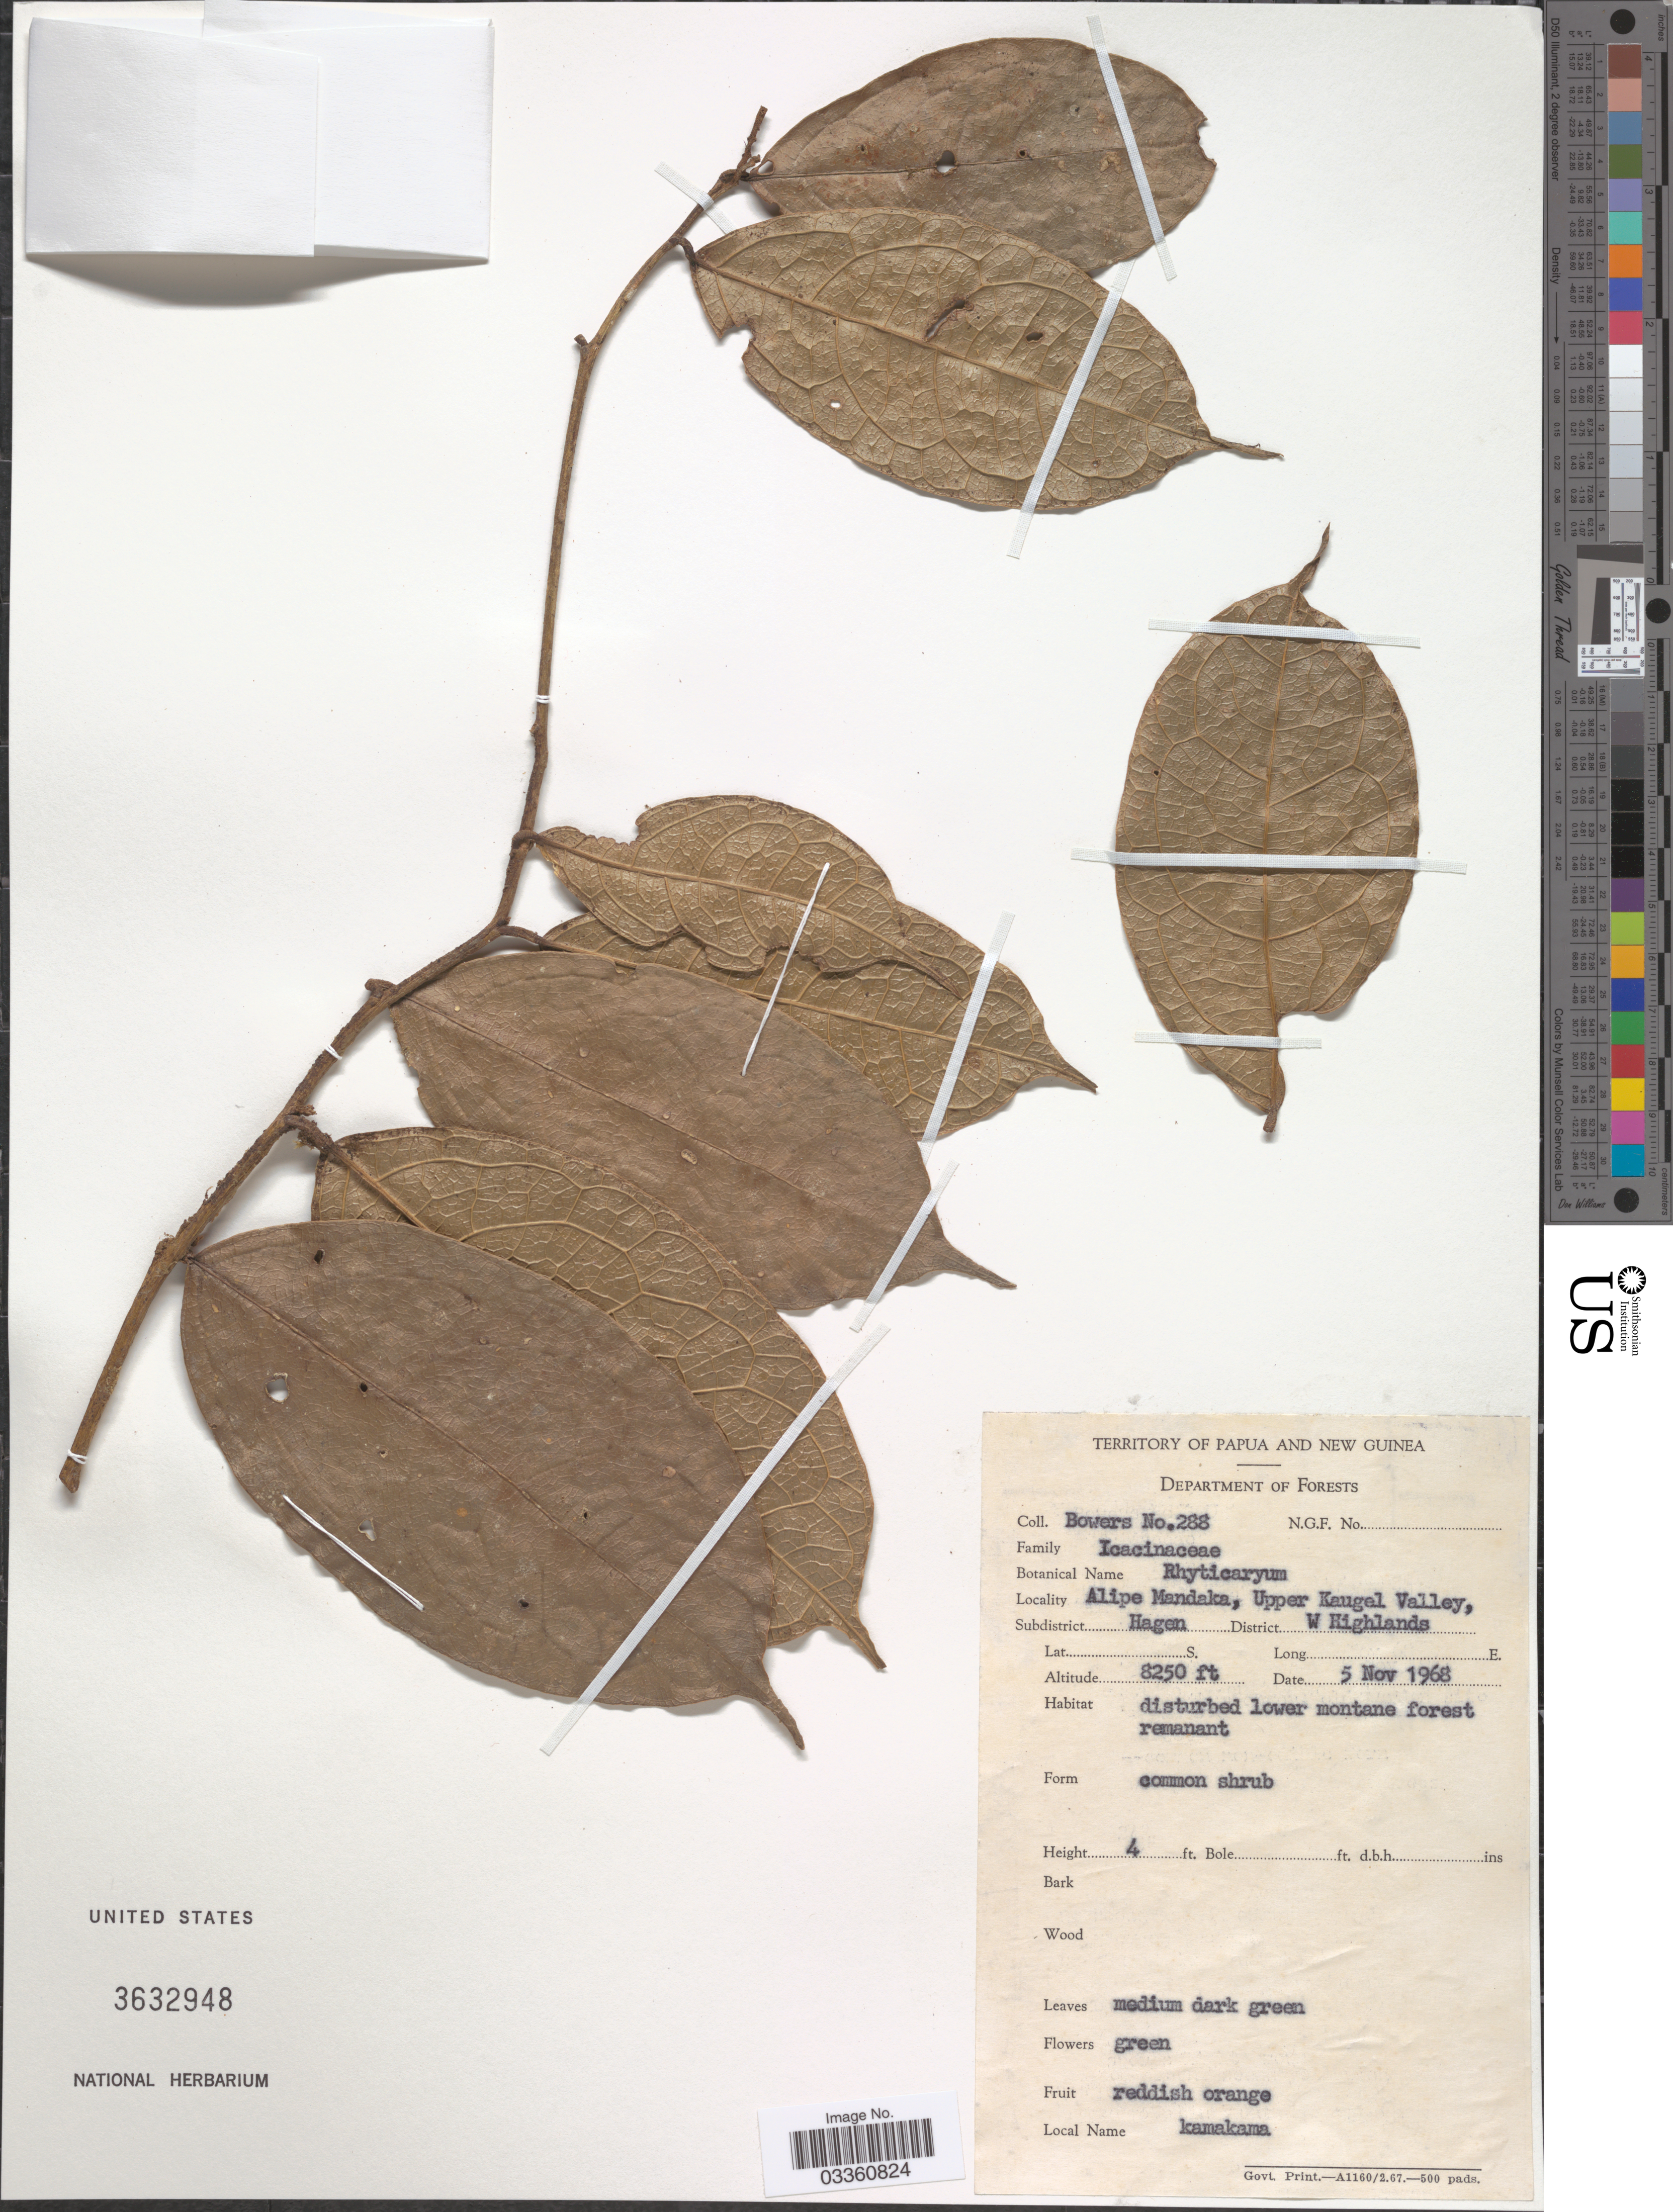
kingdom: Plantae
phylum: Tracheophyta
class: Magnoliopsida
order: Icacinales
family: Icacinaceae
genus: Ryticaryum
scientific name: Ryticaryum sp.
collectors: -. Bowers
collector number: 288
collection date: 1968-11-05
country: Papua New Guinea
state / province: Western Highlands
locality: Papua and New Guinea. Alipe Mandaka, Upper Kaugel Valley, Subdistrict Hagen. District W Highlands.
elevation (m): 2515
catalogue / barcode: US 3632948